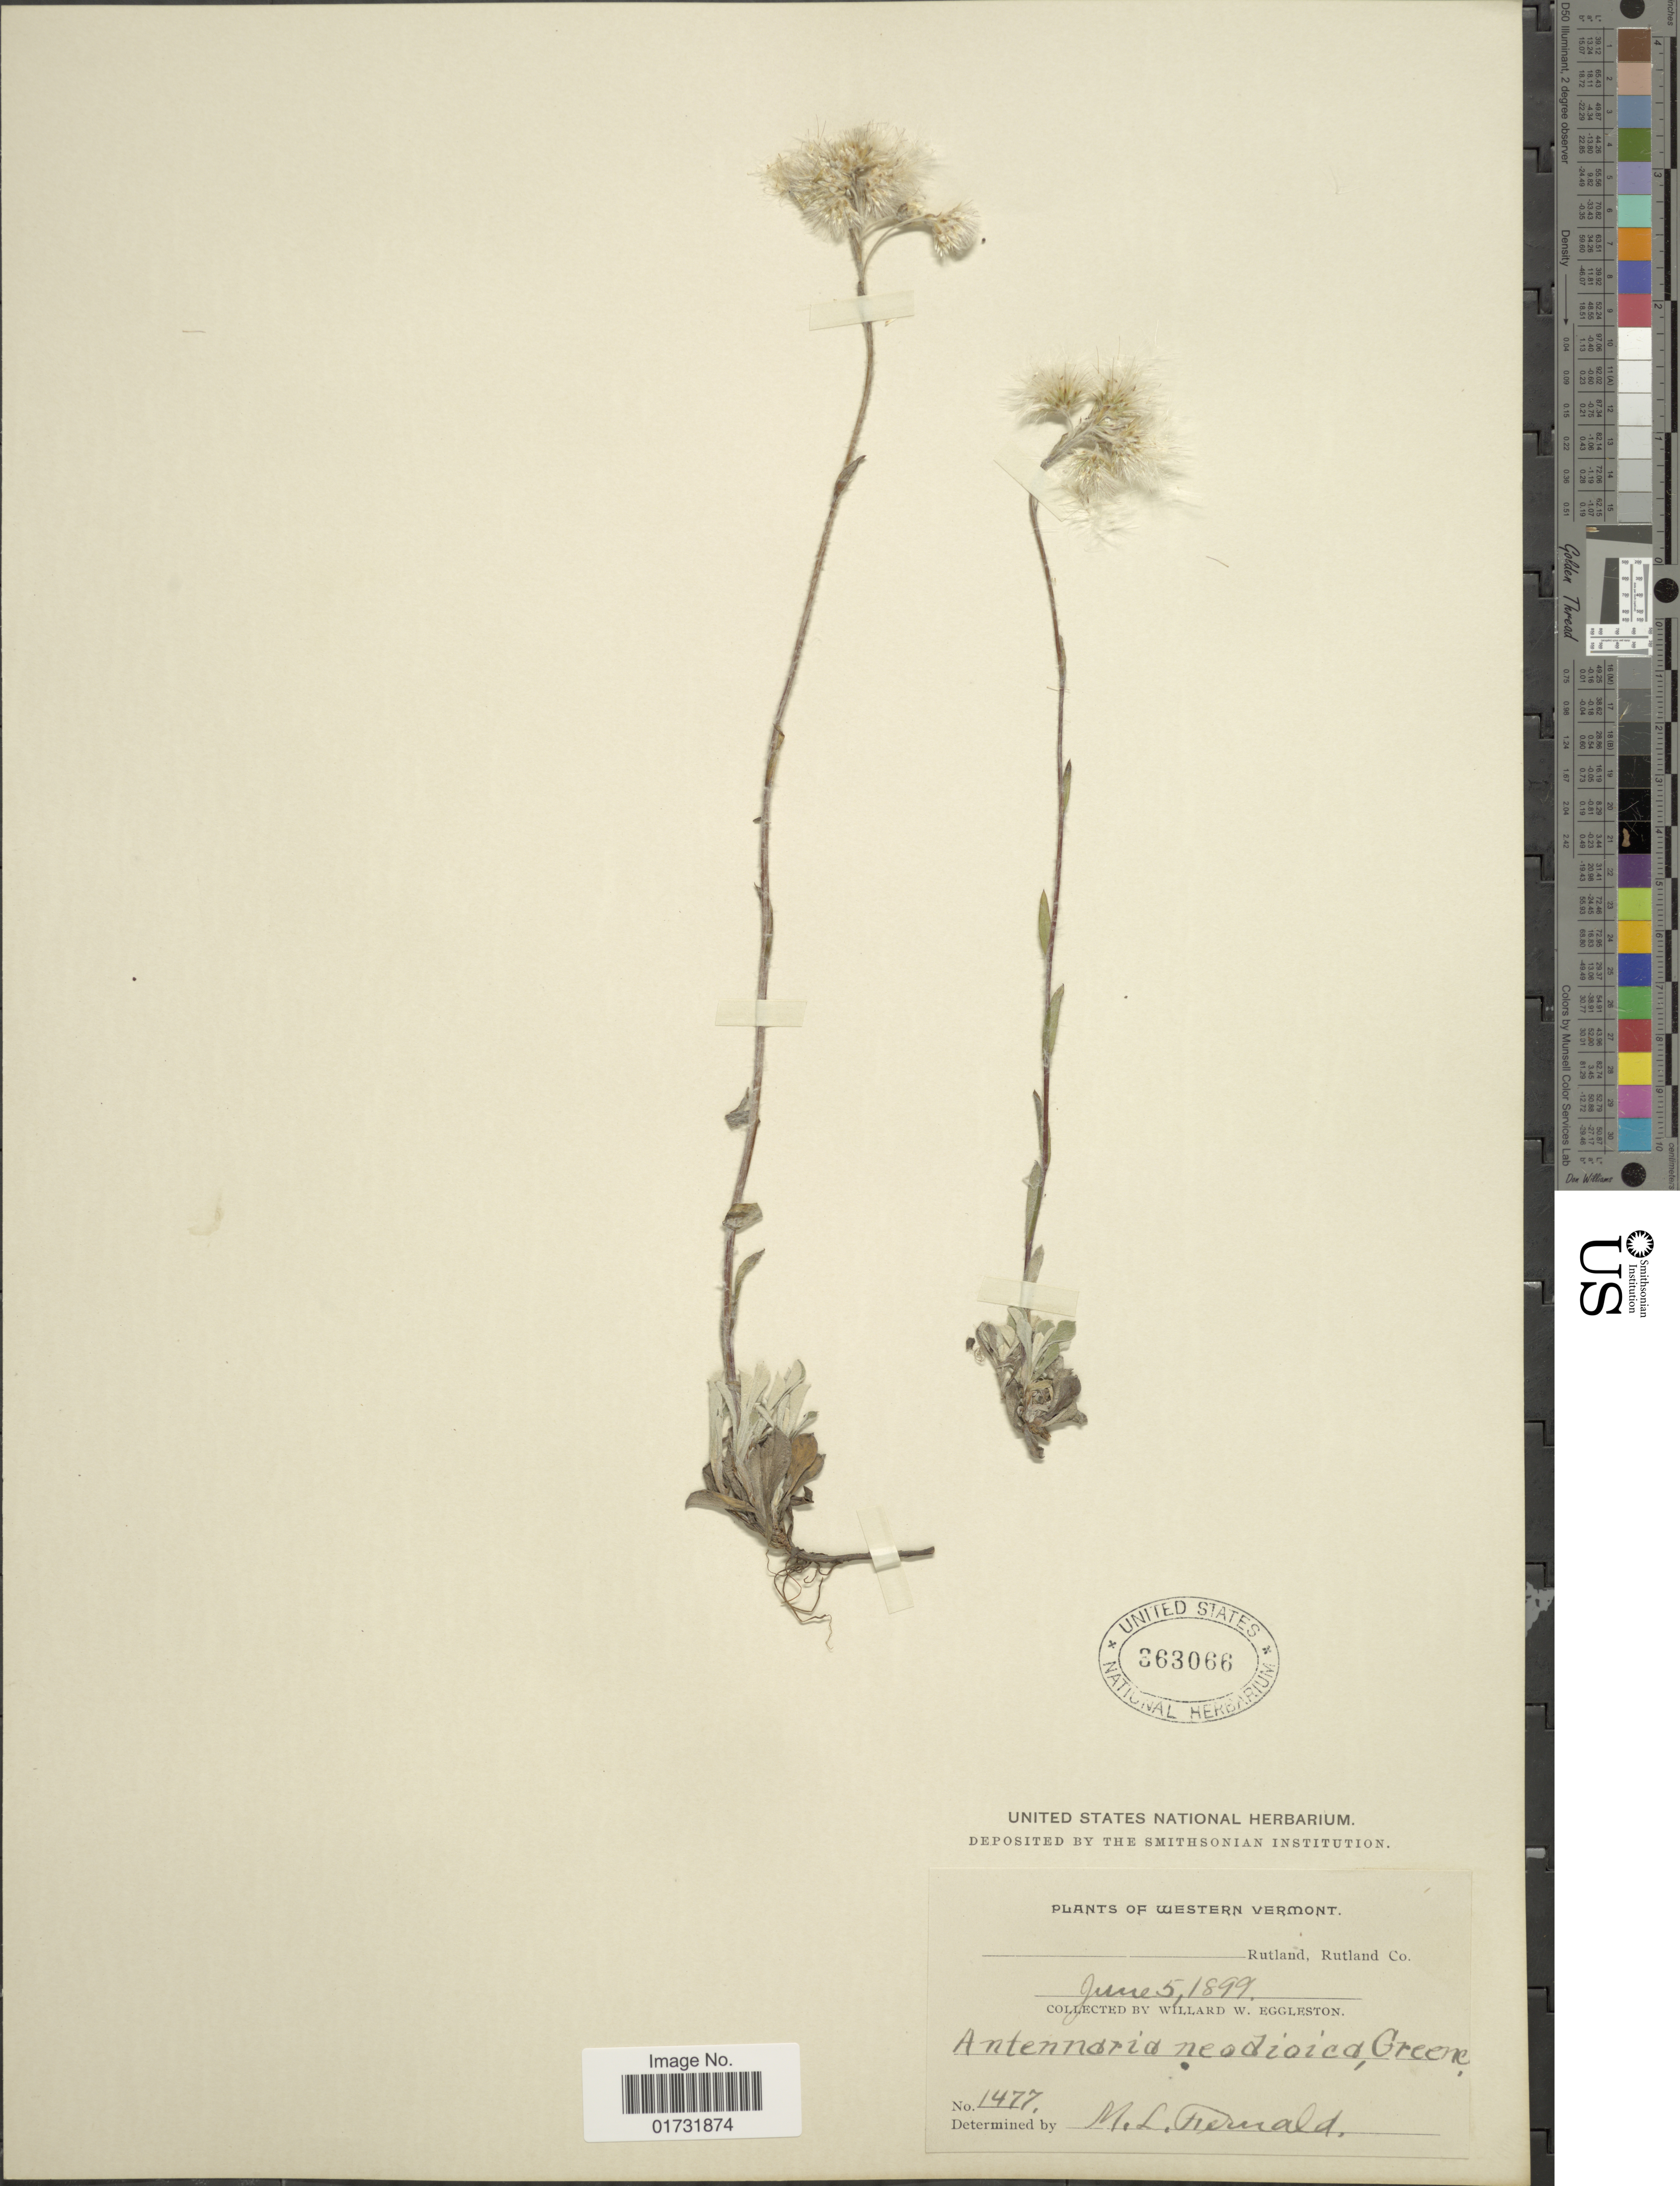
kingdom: Plantae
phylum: Tracheophyta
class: Magnoliopsida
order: Asterales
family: Asteraceae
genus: Antennaria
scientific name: Antennaria neodioica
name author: Greene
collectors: W. W. Eggleston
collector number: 1477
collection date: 1899-06-05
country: United States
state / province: Vermont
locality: Western Vermont. Rutland, Rutland Co.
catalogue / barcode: US 363066